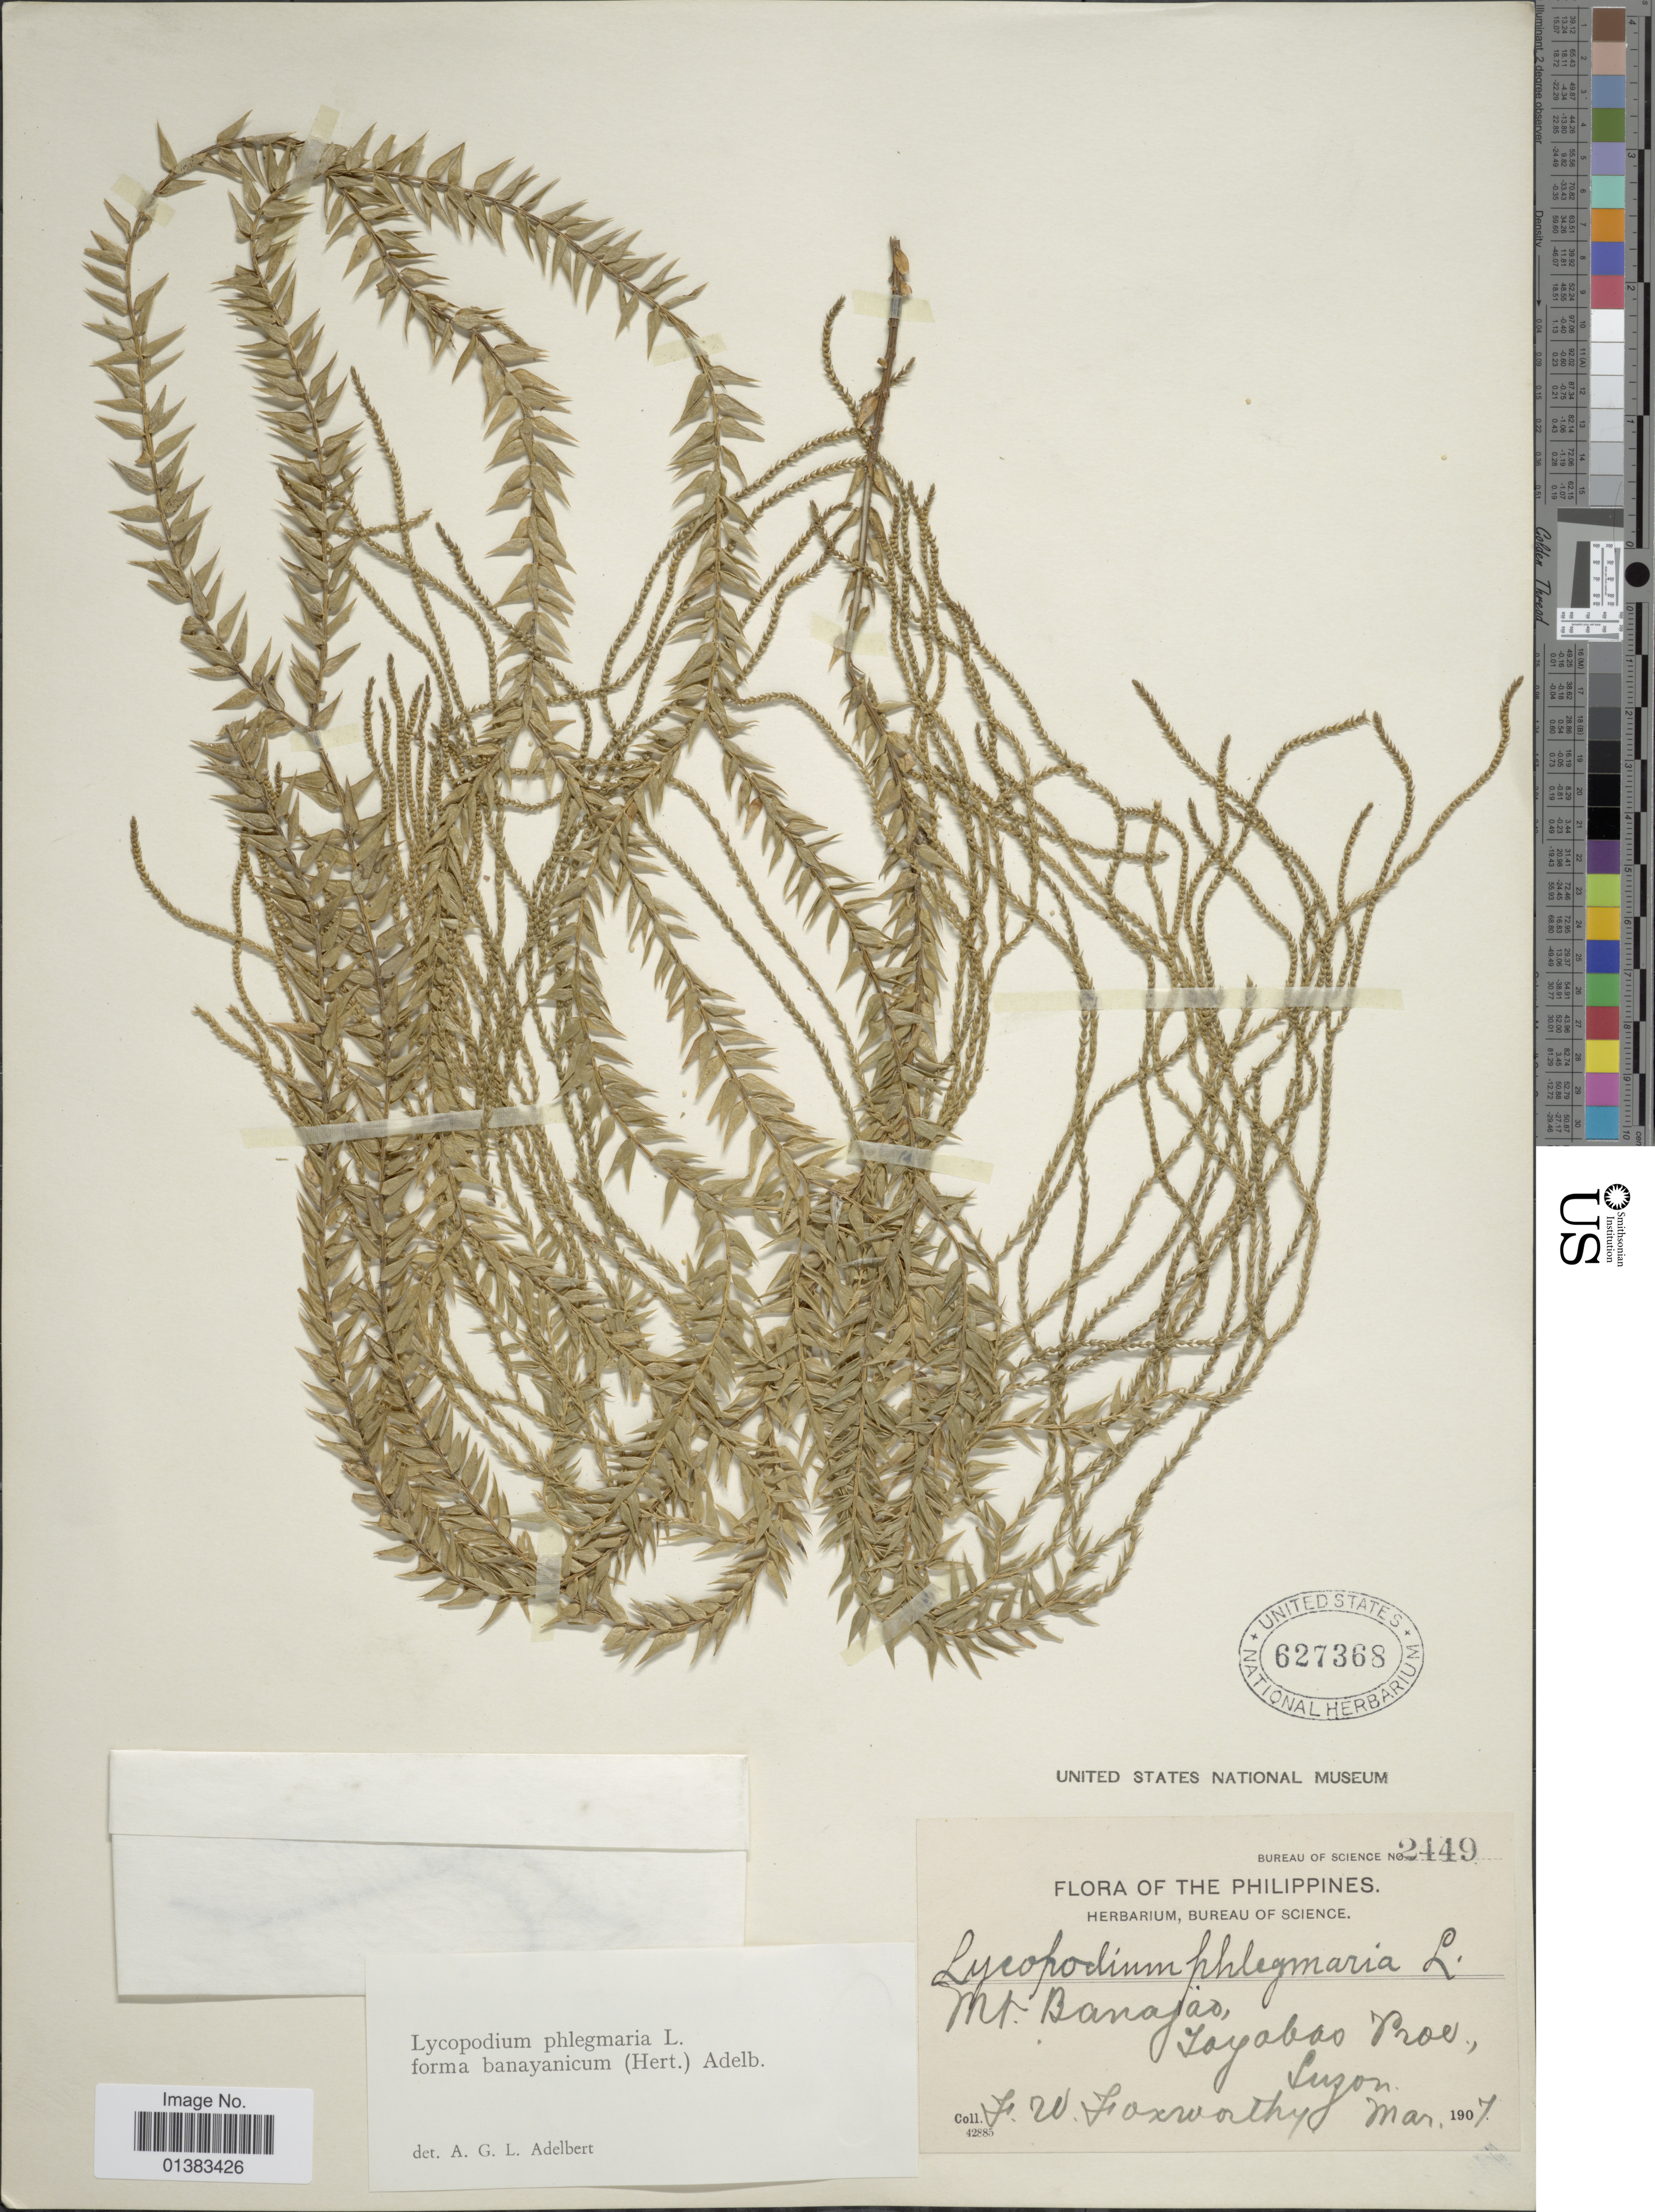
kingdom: Plantae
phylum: Tracheophyta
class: Lycopodiopsida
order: Lycopodiales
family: Lycopodiaceae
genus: Phlegmariurus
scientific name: Phlegmariurus banayanicus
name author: (Herter) A. R. Field & Bostock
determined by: Field, A. R.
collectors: F. W. Foxworthy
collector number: Bureau of Science 2449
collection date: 1907-03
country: Philippines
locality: Mt. Banajao, Tayabas Prov., Luzon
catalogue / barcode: US 627368